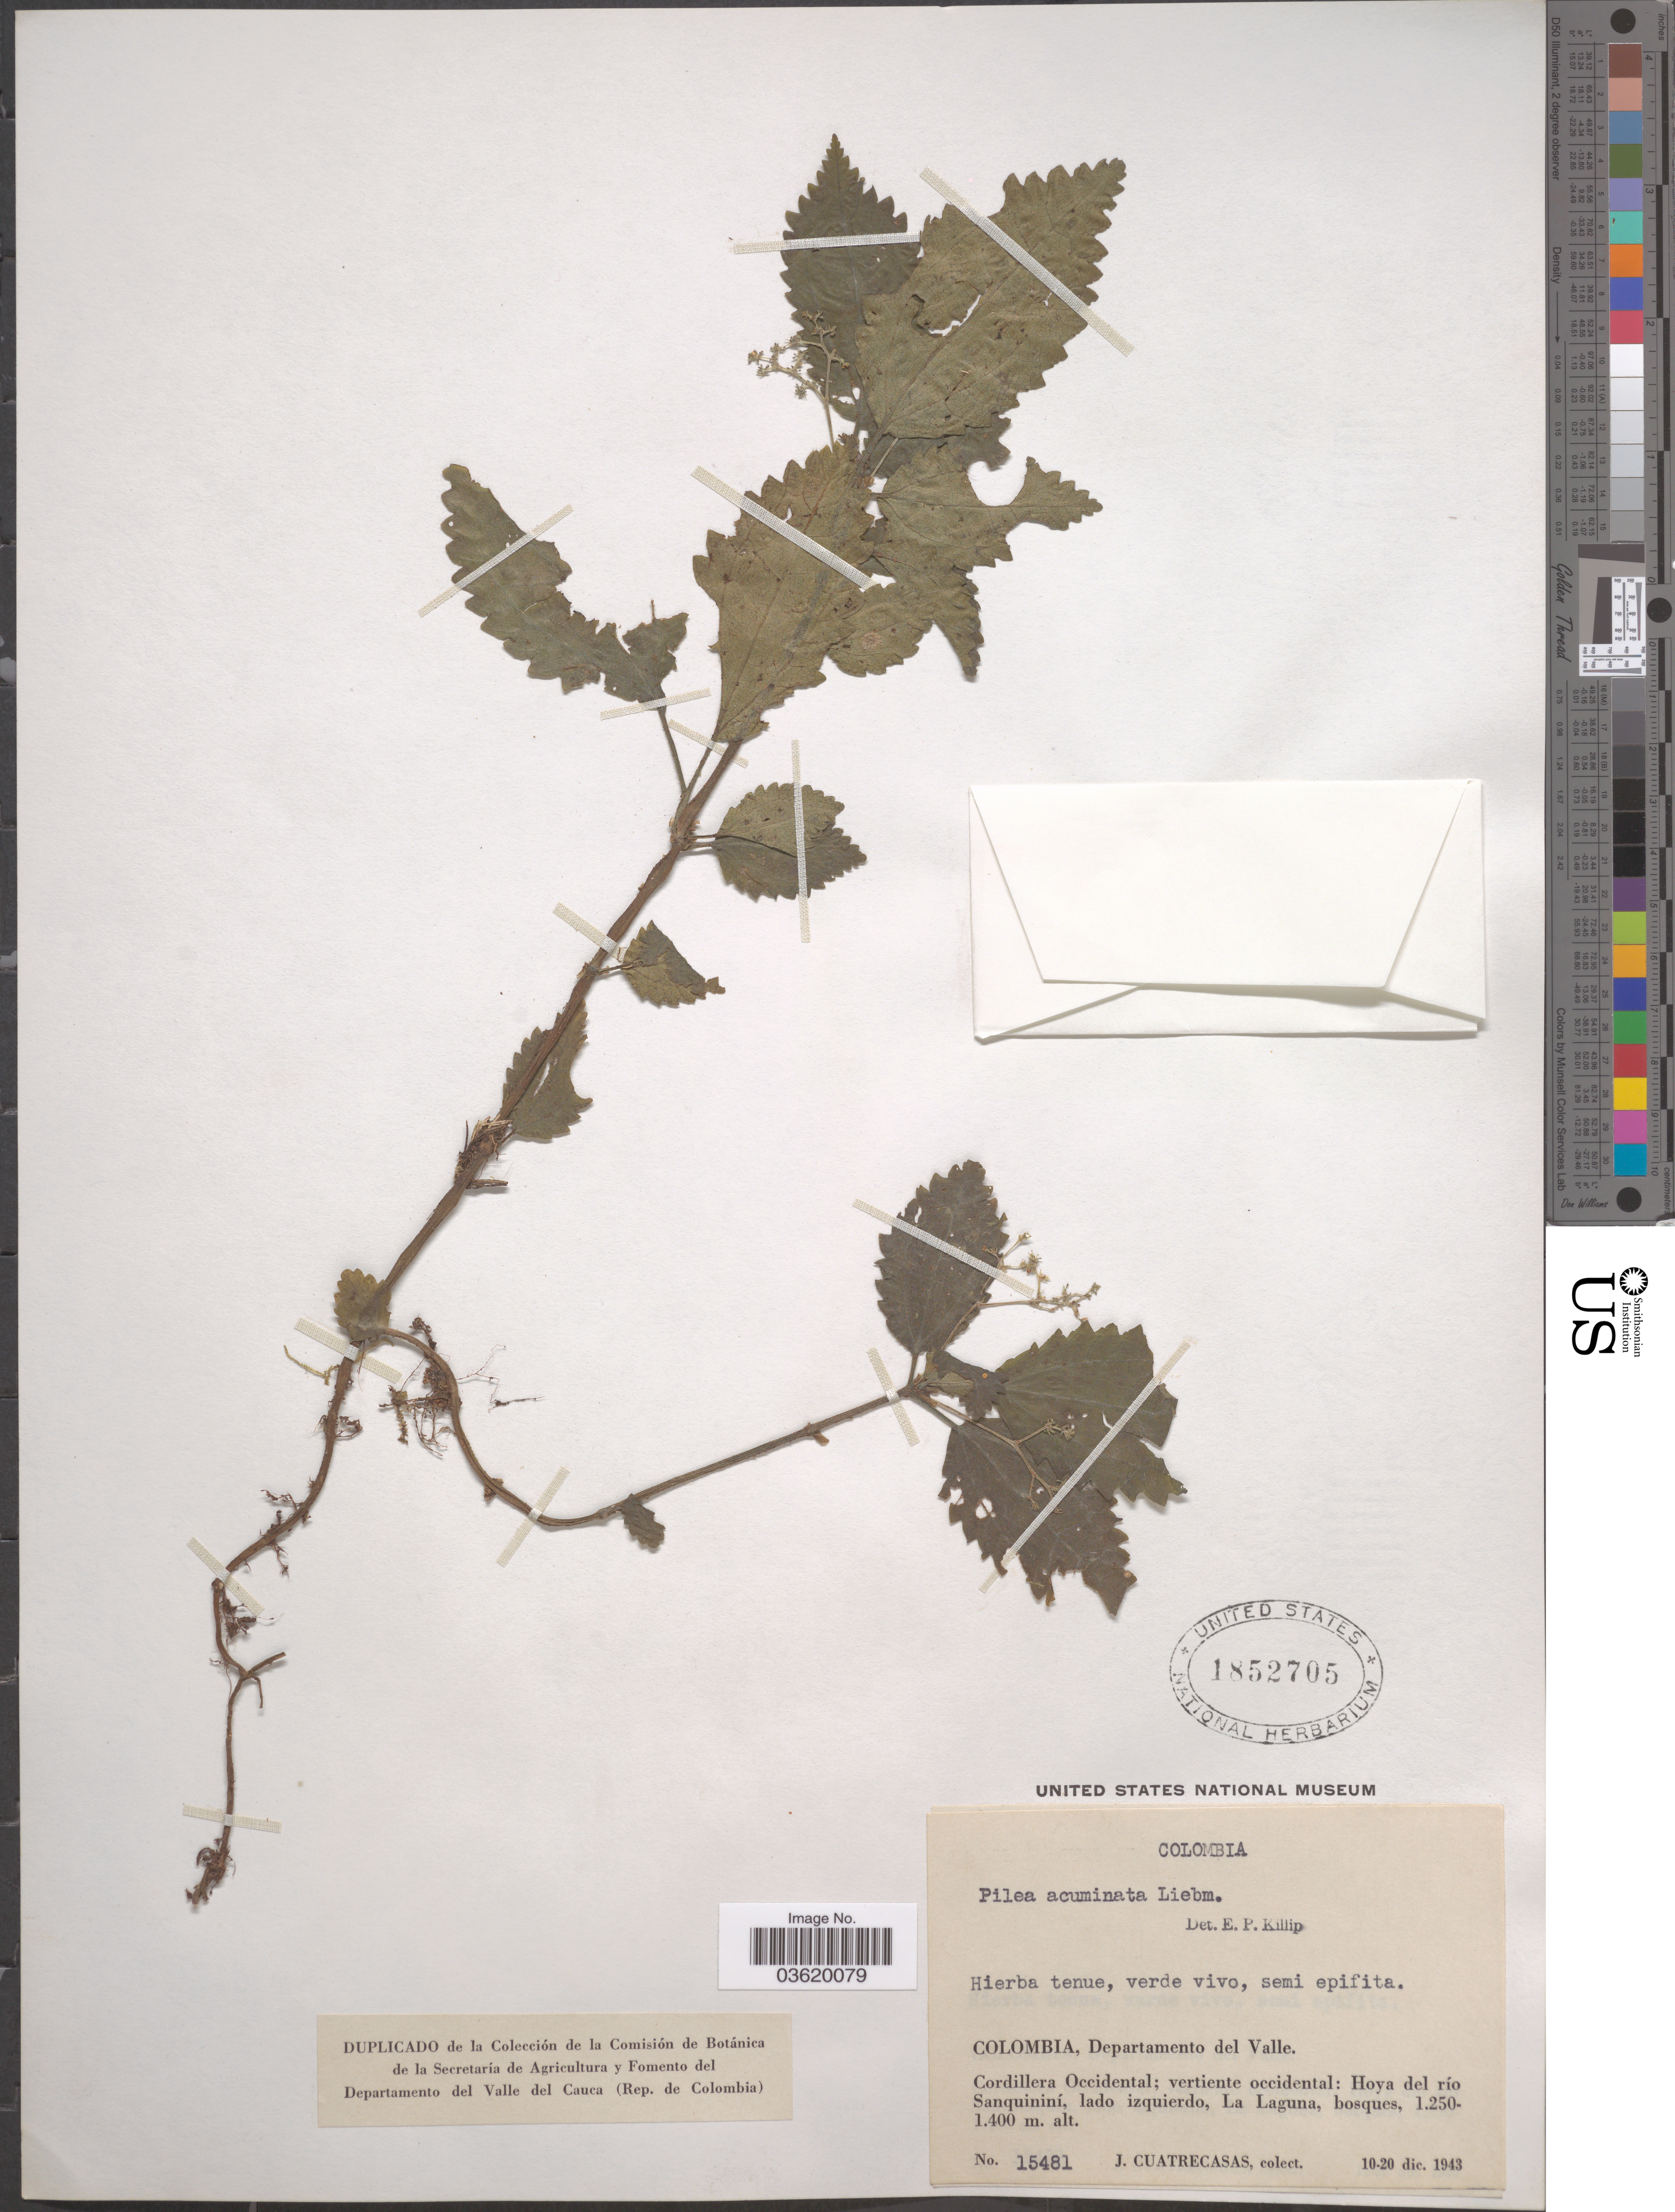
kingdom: Plantae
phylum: Tracheophyta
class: Magnoliopsida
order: Rosales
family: Urticaceae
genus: Pilea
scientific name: Pilea acuminata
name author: Liebm.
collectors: J. Cuatrecasas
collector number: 15481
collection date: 1943-12-10/1943-12-20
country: Colombia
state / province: Valle del Cauca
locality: Departamento del Valle. Cordillera Occidental; vertiente occidental: Hoya del río Sanquininí, lado izquierdo, La Laguna.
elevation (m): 1250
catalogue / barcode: US 1852705